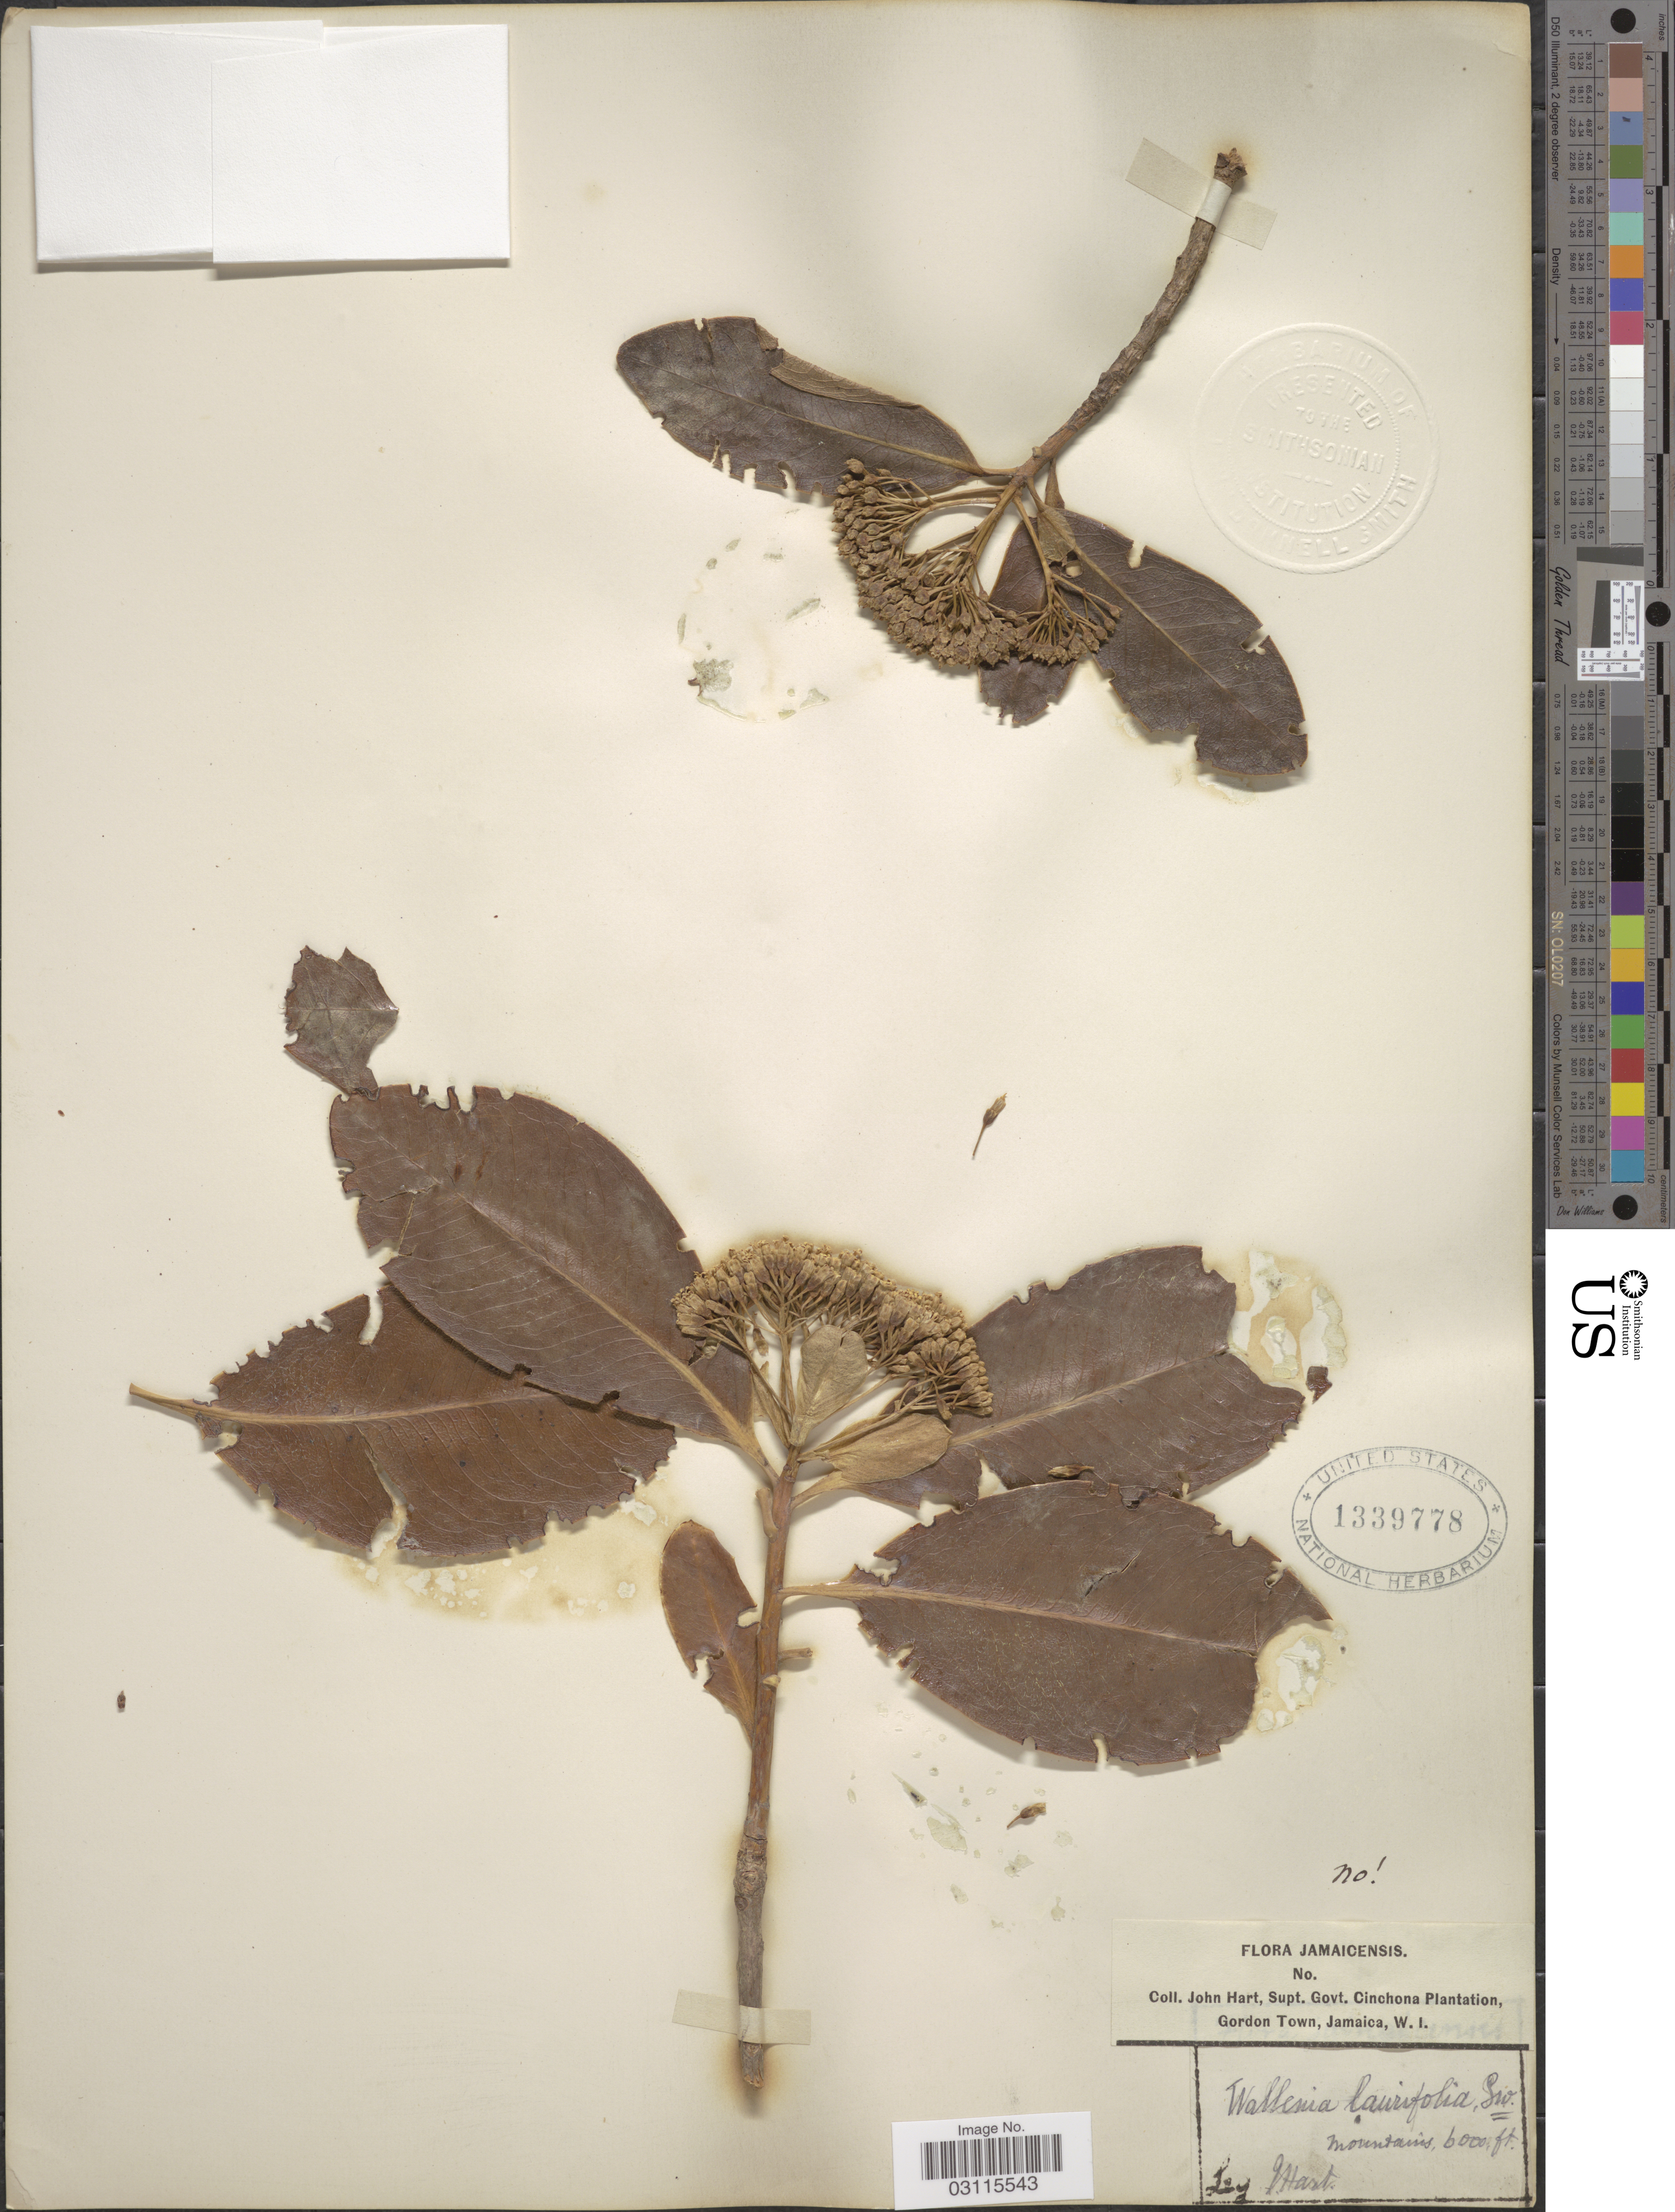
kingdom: Plantae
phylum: Tracheophyta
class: Magnoliopsida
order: Ericales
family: Primulaceae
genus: Wallenia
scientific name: Wallenia laurifolia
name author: Sw.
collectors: J. H. Hart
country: Jamaica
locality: Mountains.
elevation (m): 1829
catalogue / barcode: US 1339778